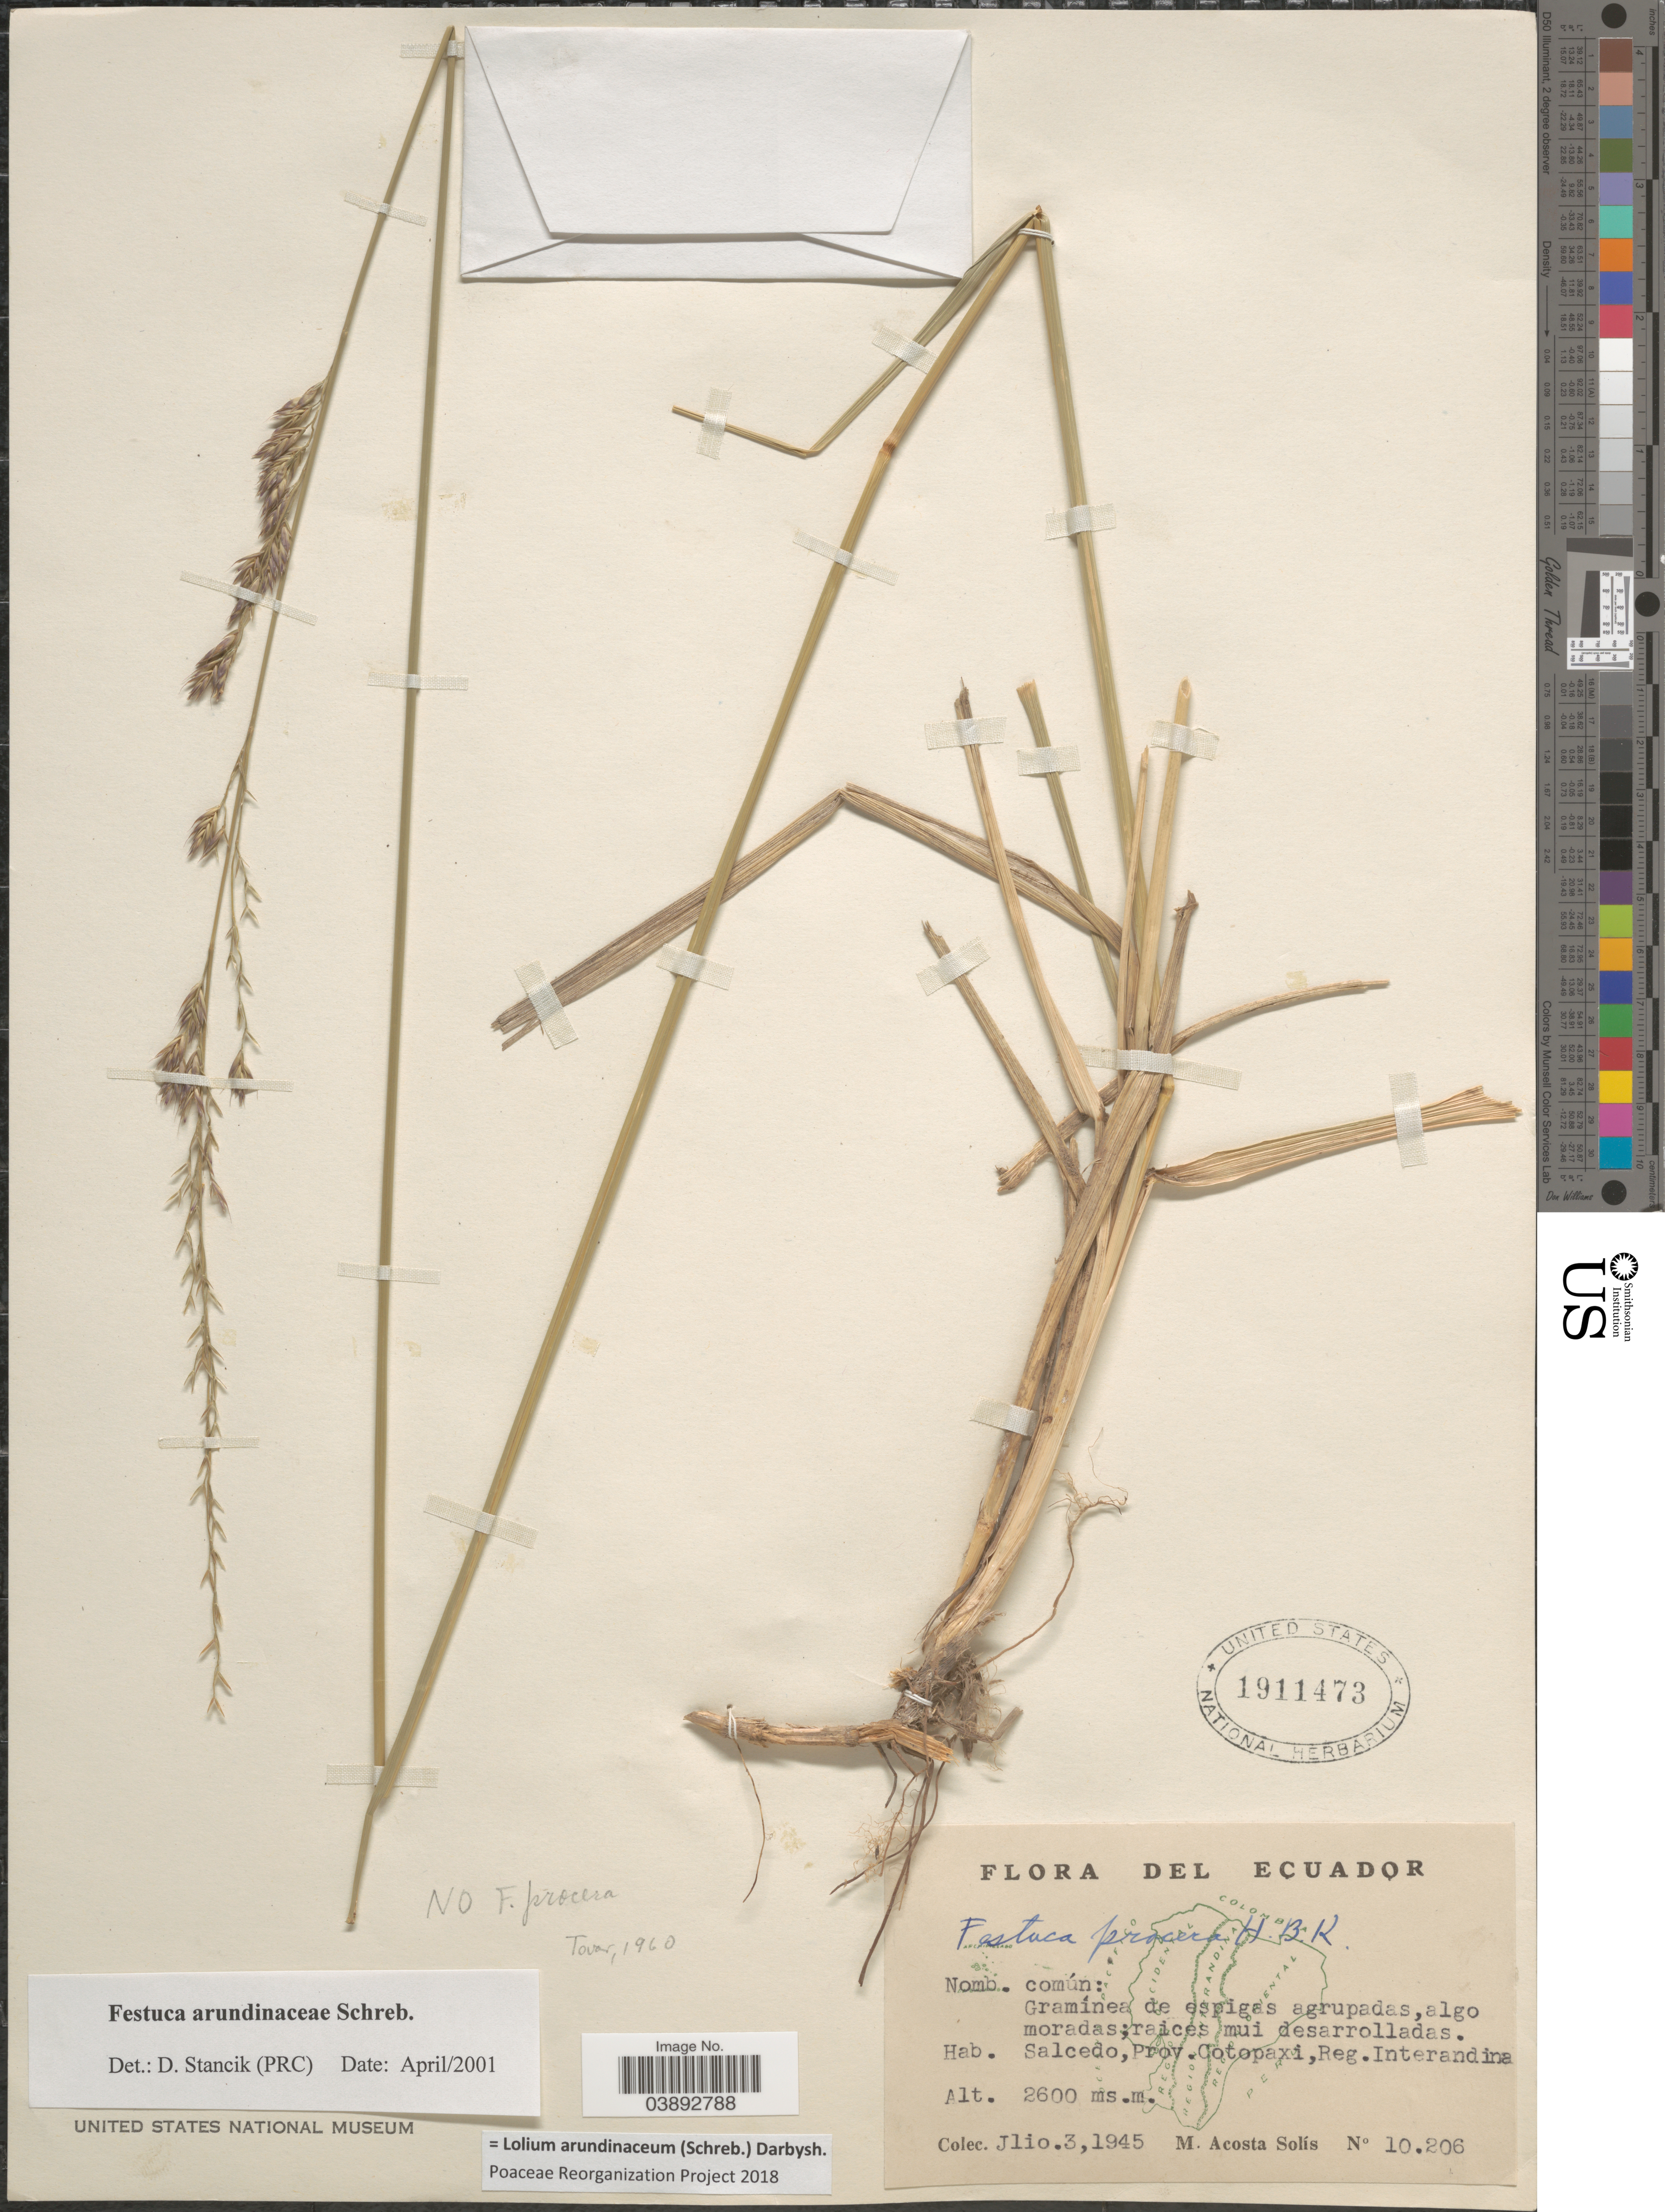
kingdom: Plantae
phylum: Tracheophyta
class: Liliopsida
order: Poales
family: Poaceae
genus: Lolium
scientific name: Lolium arundinaceum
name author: (Schreb.) Darbysh.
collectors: M. Acosta Solis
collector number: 10206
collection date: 1945-07-03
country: Ecuador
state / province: Cotopaxi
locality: Salcedo, Reg. Interandina.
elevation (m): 2600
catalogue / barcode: US 1911473